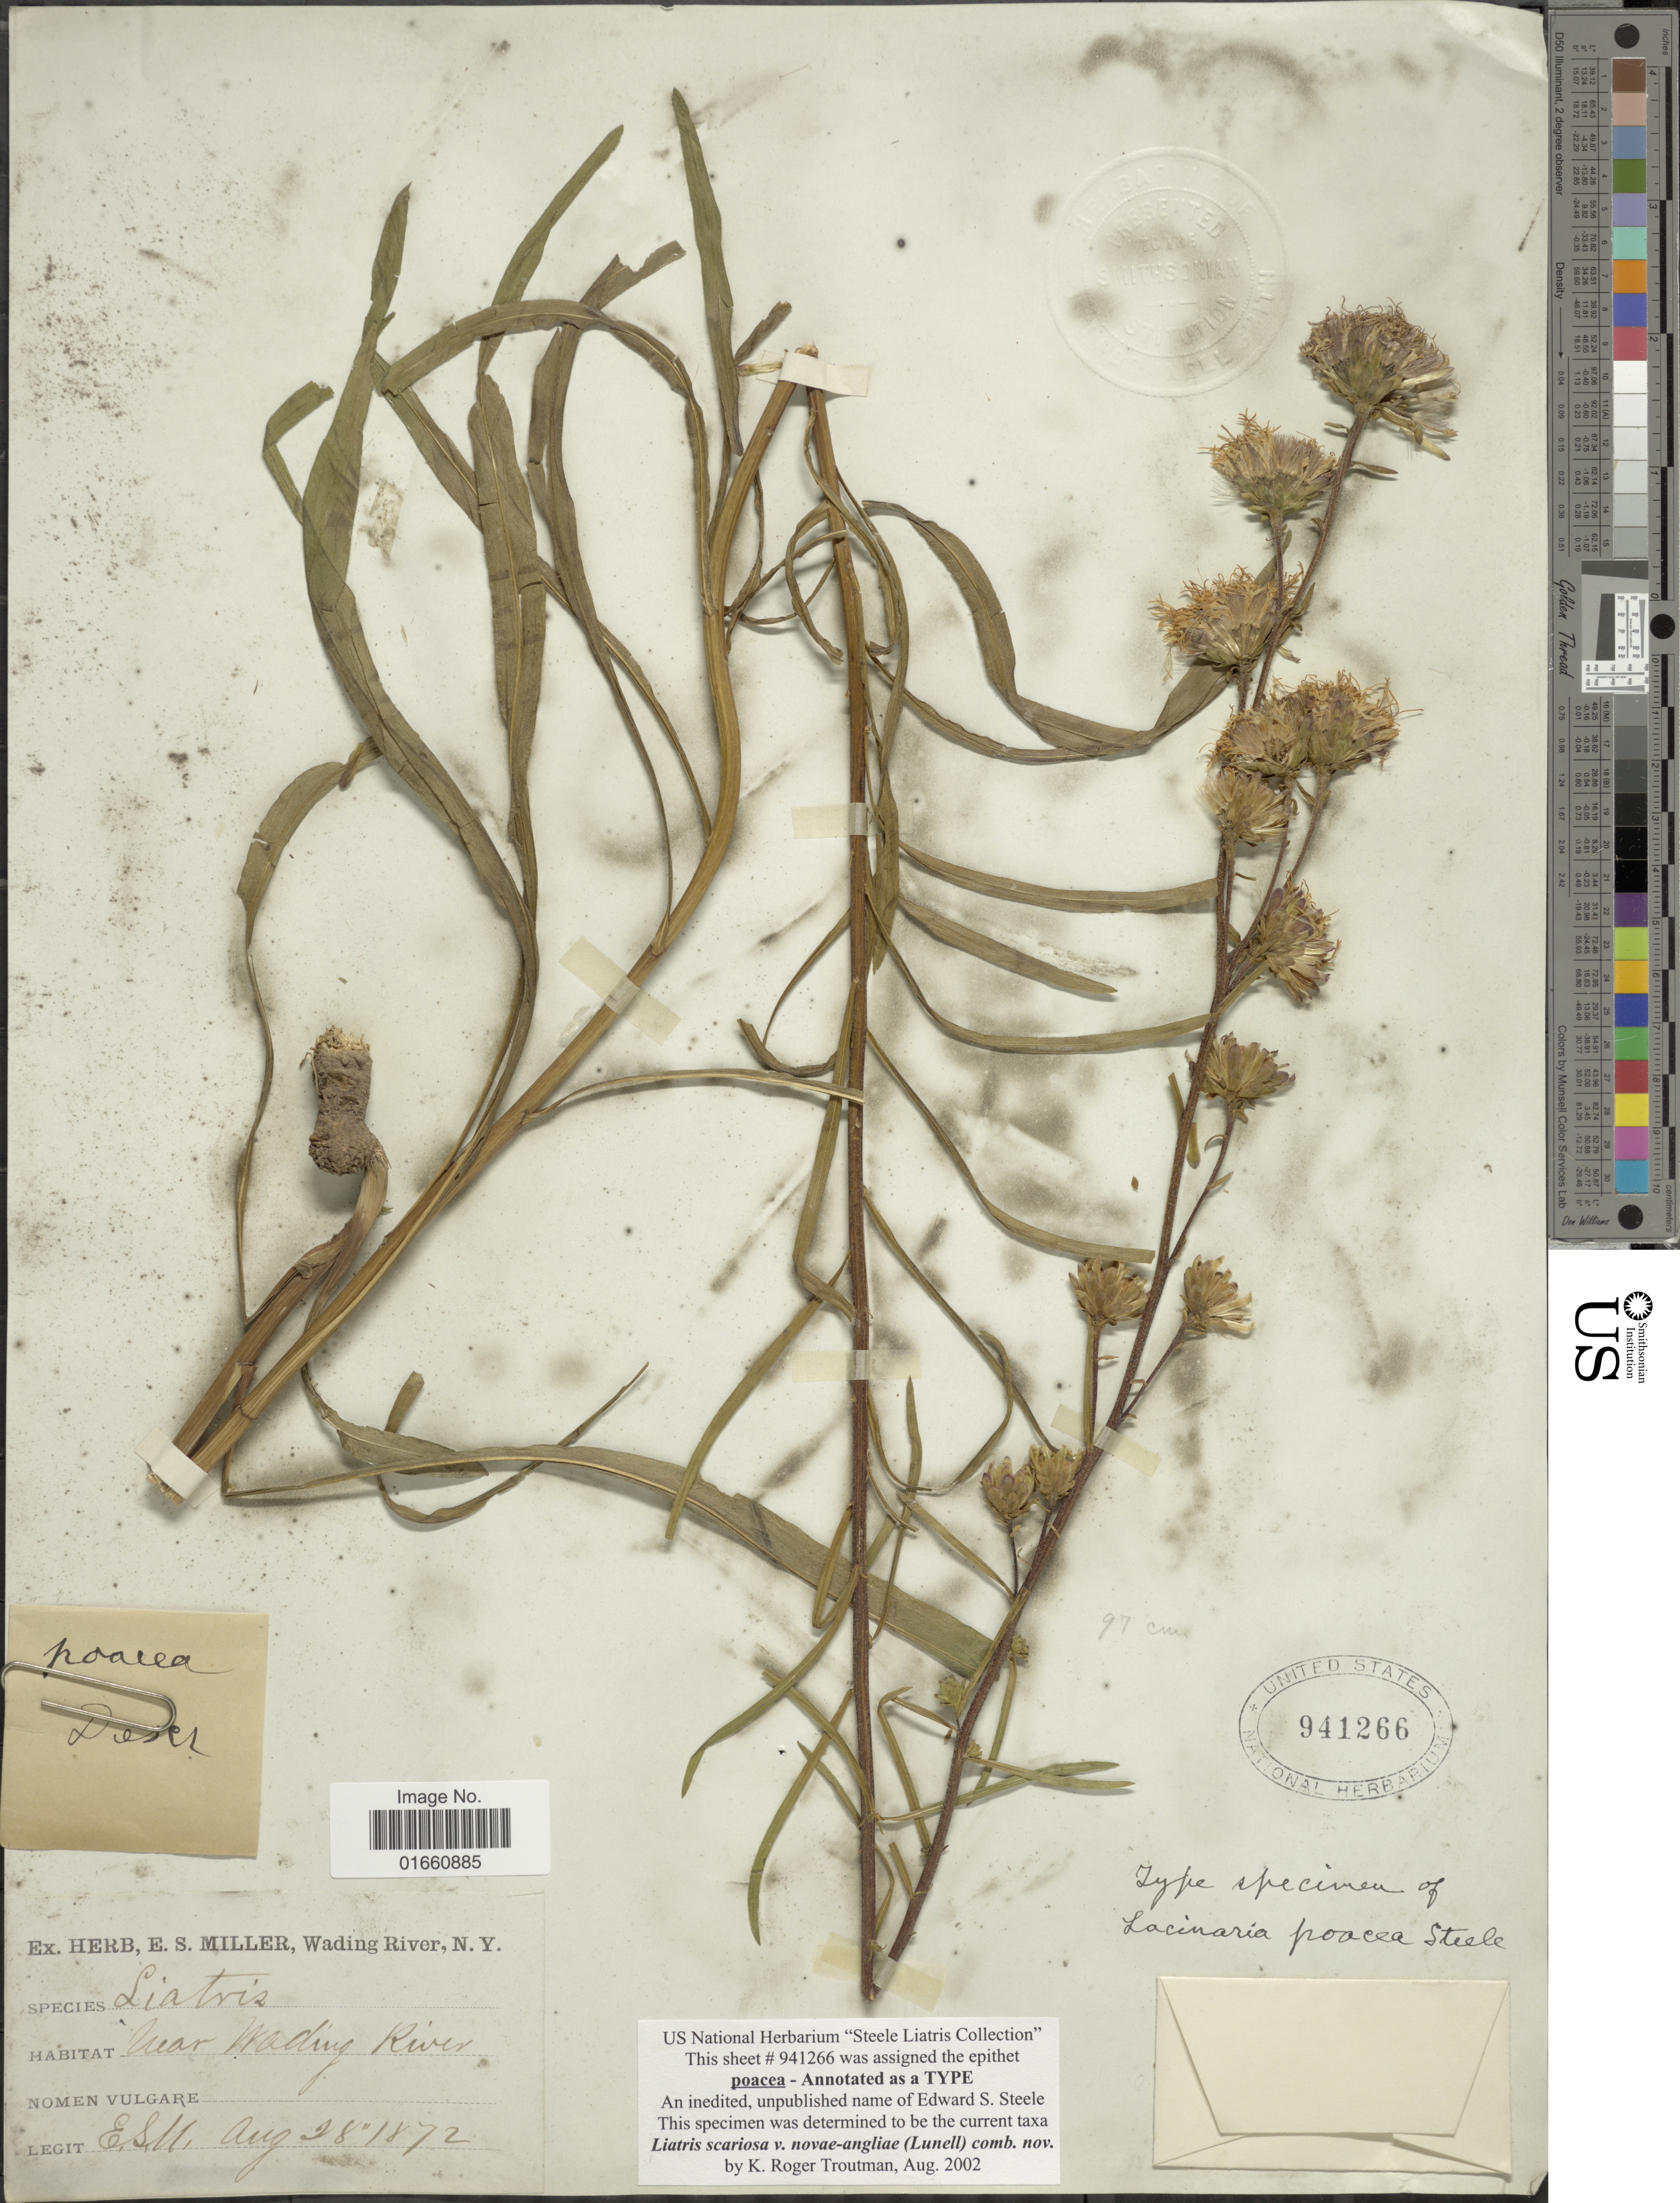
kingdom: Plantae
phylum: Tracheophyta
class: Magnoliopsida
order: Asterales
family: Asteraceae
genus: Liatris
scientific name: Liatris aspera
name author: Michx.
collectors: E. S. Miller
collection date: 1872-08-28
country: United States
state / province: New York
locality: Near Wading River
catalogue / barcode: US 941266